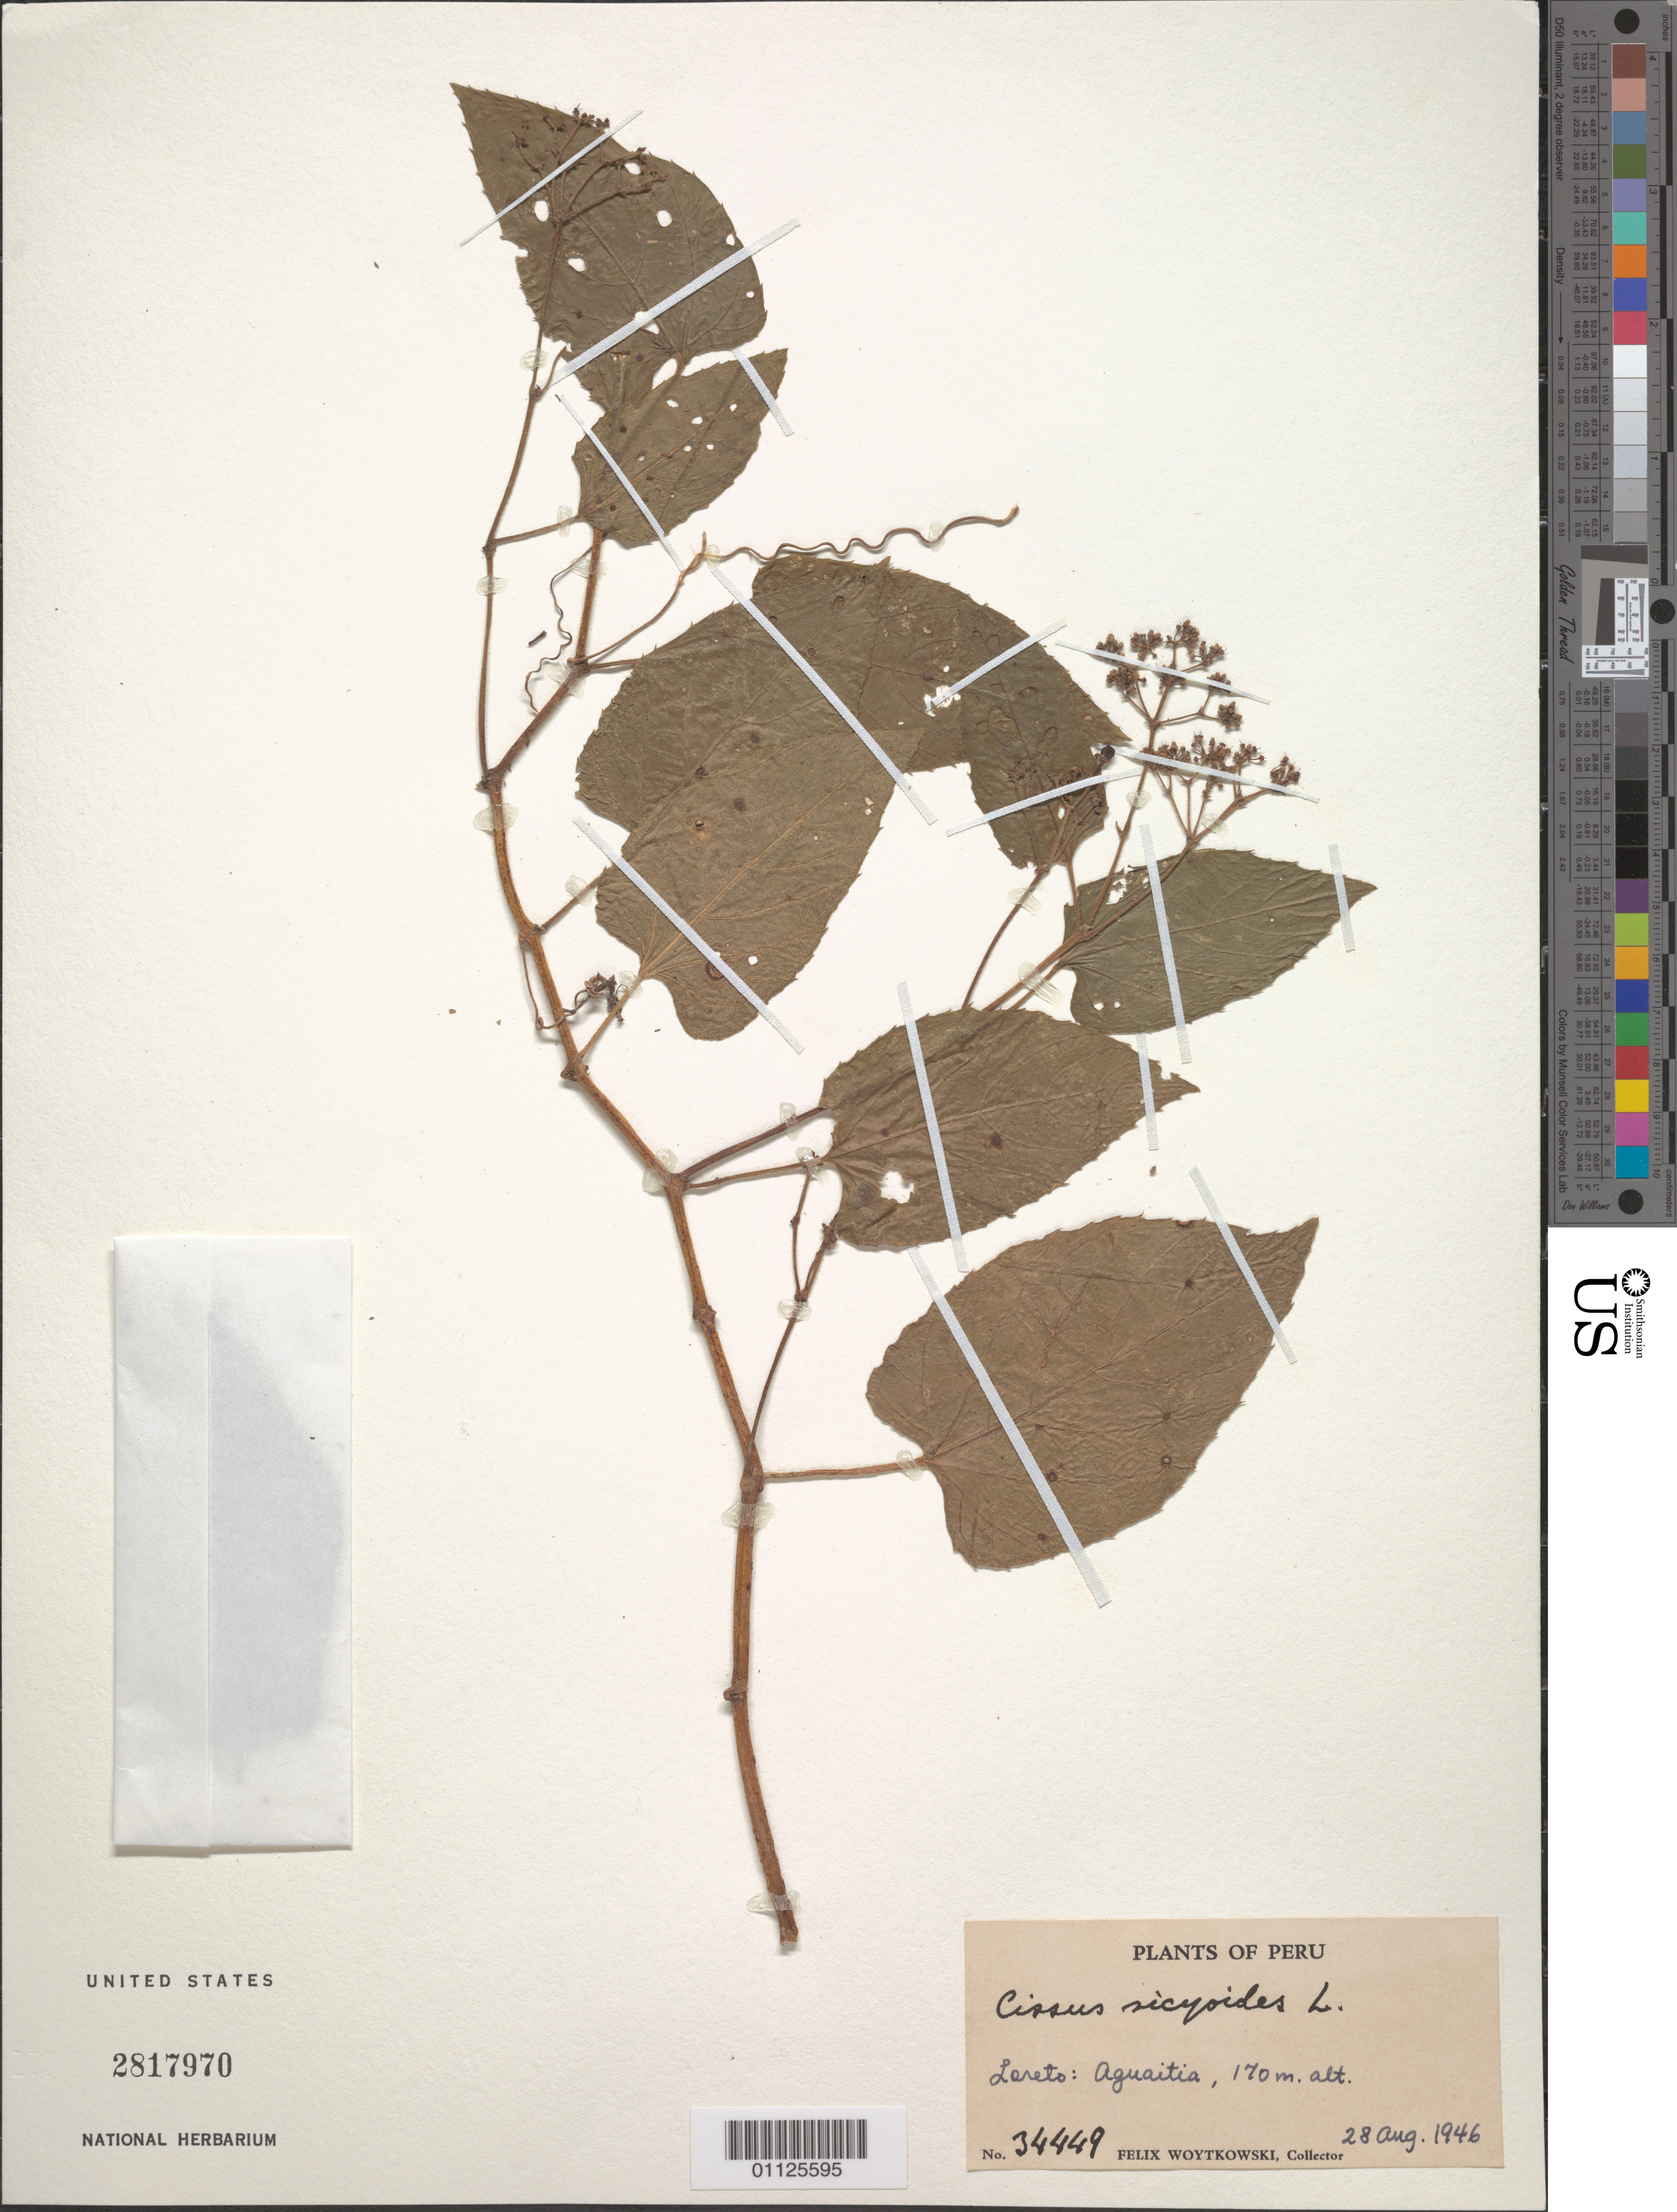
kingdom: Plantae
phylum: Tracheophyta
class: Magnoliopsida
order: Vitales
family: Vitaceae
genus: Cissus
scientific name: Cissus verticillata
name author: (L.) Nicolson & C.E. Jarvis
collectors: F. Woytkowski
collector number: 34449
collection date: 1946-08-28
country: Peru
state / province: Loreto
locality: Aguaitia.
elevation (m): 170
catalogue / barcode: US 2817970